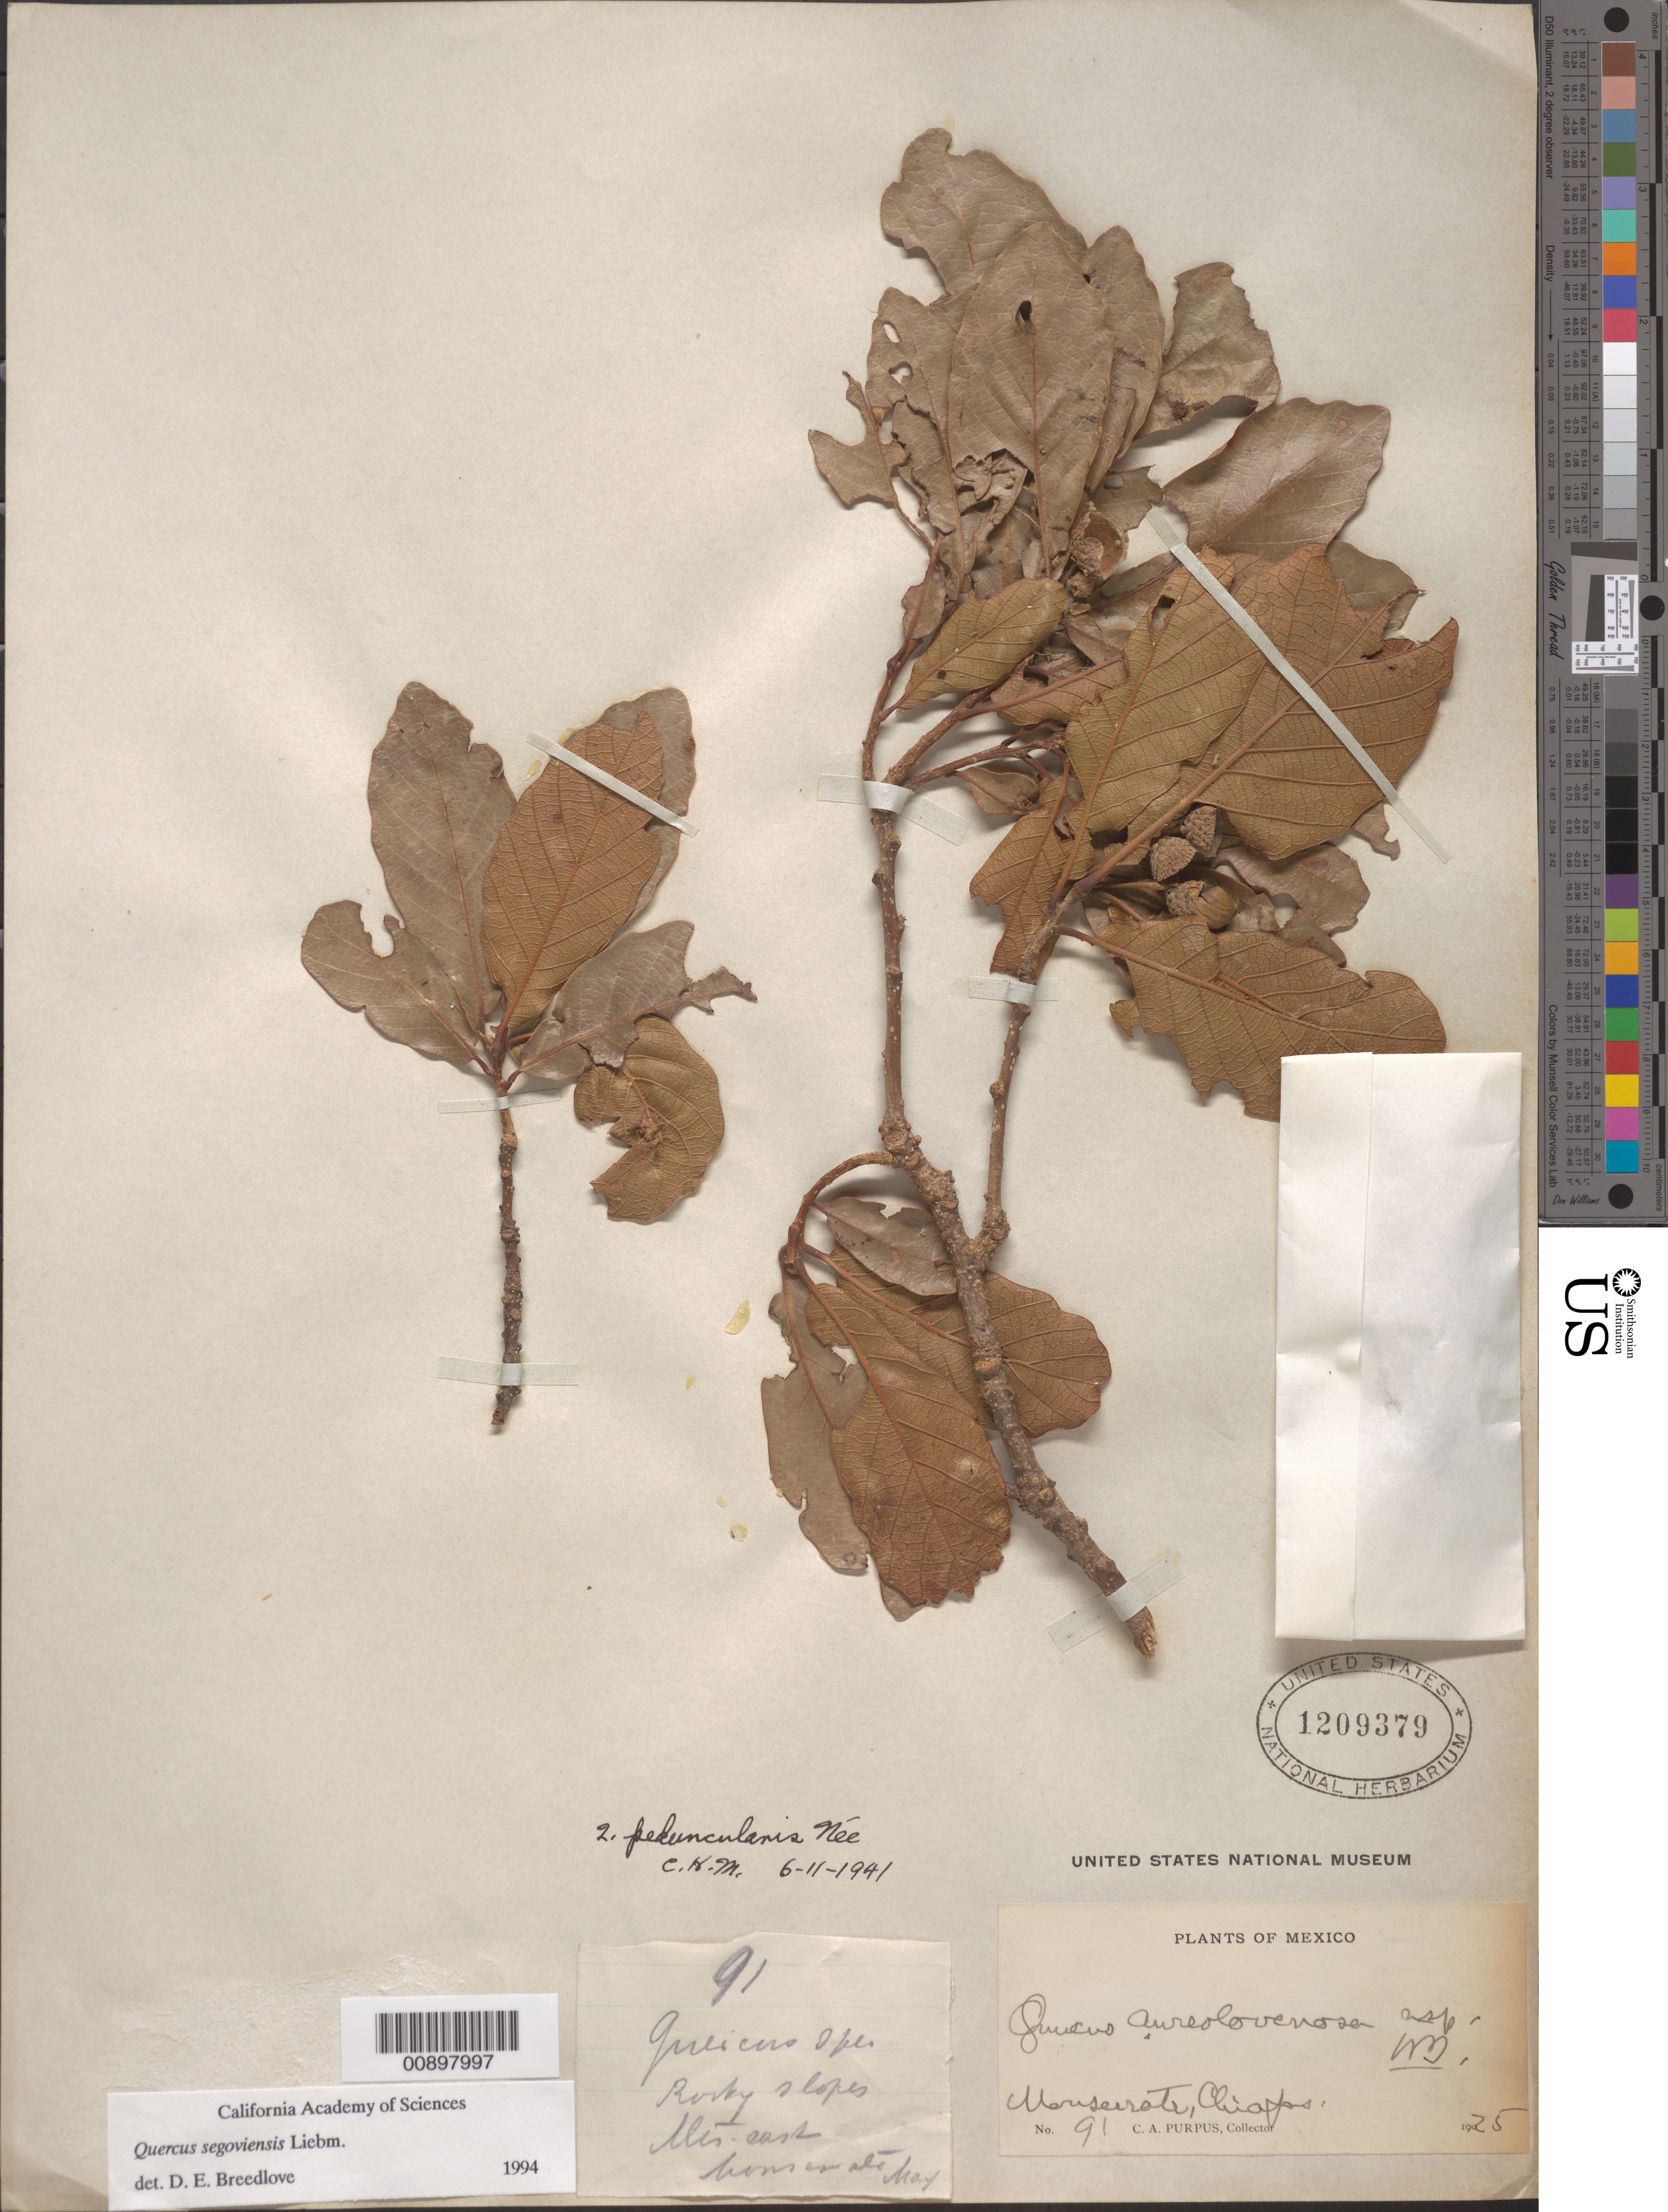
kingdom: Plantae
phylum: Tracheophyta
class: Magnoliopsida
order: Fagales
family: Fagaceae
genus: Quercus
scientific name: Quercus segoviensis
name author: Liebm.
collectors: C. A. Purpus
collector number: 91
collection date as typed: May 1925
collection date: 1925-05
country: Mexico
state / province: Chiapas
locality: Mts. East Monserrate, Chiapas.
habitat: Rocky slopes.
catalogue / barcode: US 1209379